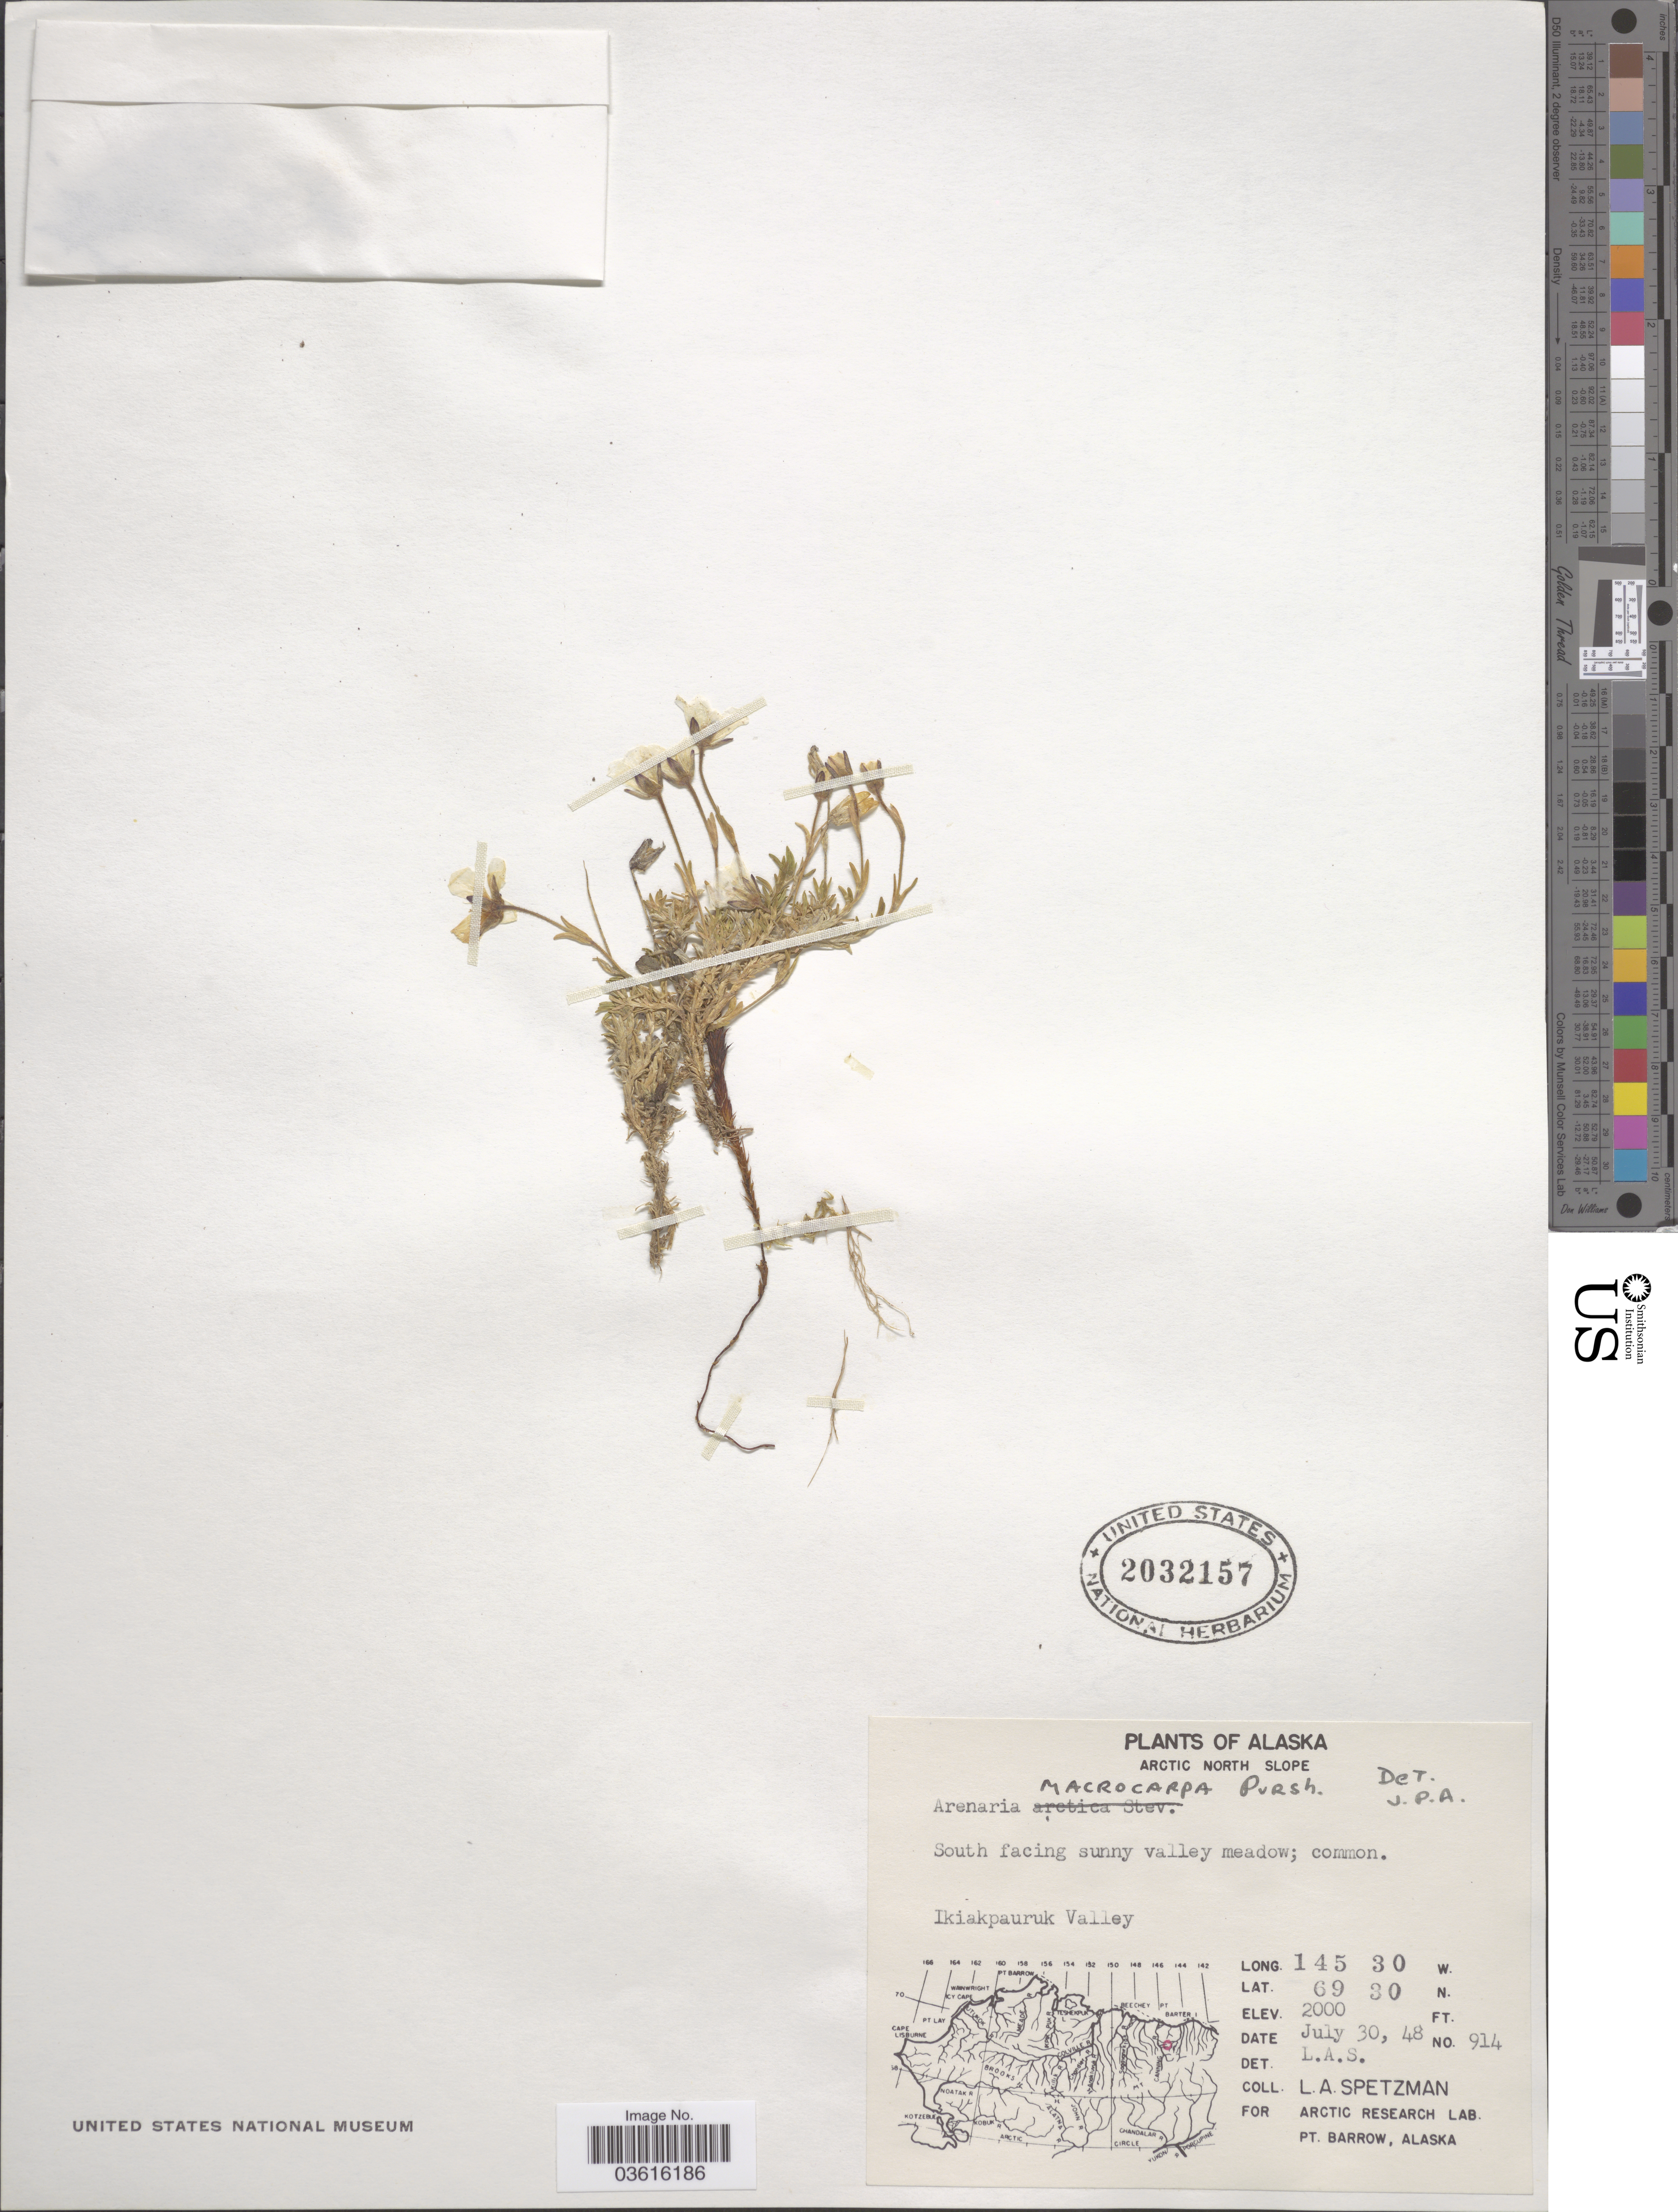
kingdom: Plantae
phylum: Tracheophyta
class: Magnoliopsida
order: Caryophyllales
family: Caryophyllaceae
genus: Pseudocherleria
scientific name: Pseudocherleria macrocarpa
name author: (Pursh) Dillenb. & Kadereit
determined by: U.S. National Herbarium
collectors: L. Spetzman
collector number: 914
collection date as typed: Transcribed d/m/y: 30/7/48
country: United States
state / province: Alaska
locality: Arctic North Slope. Ikiakpauruk Valley.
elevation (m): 610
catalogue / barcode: US 2032157